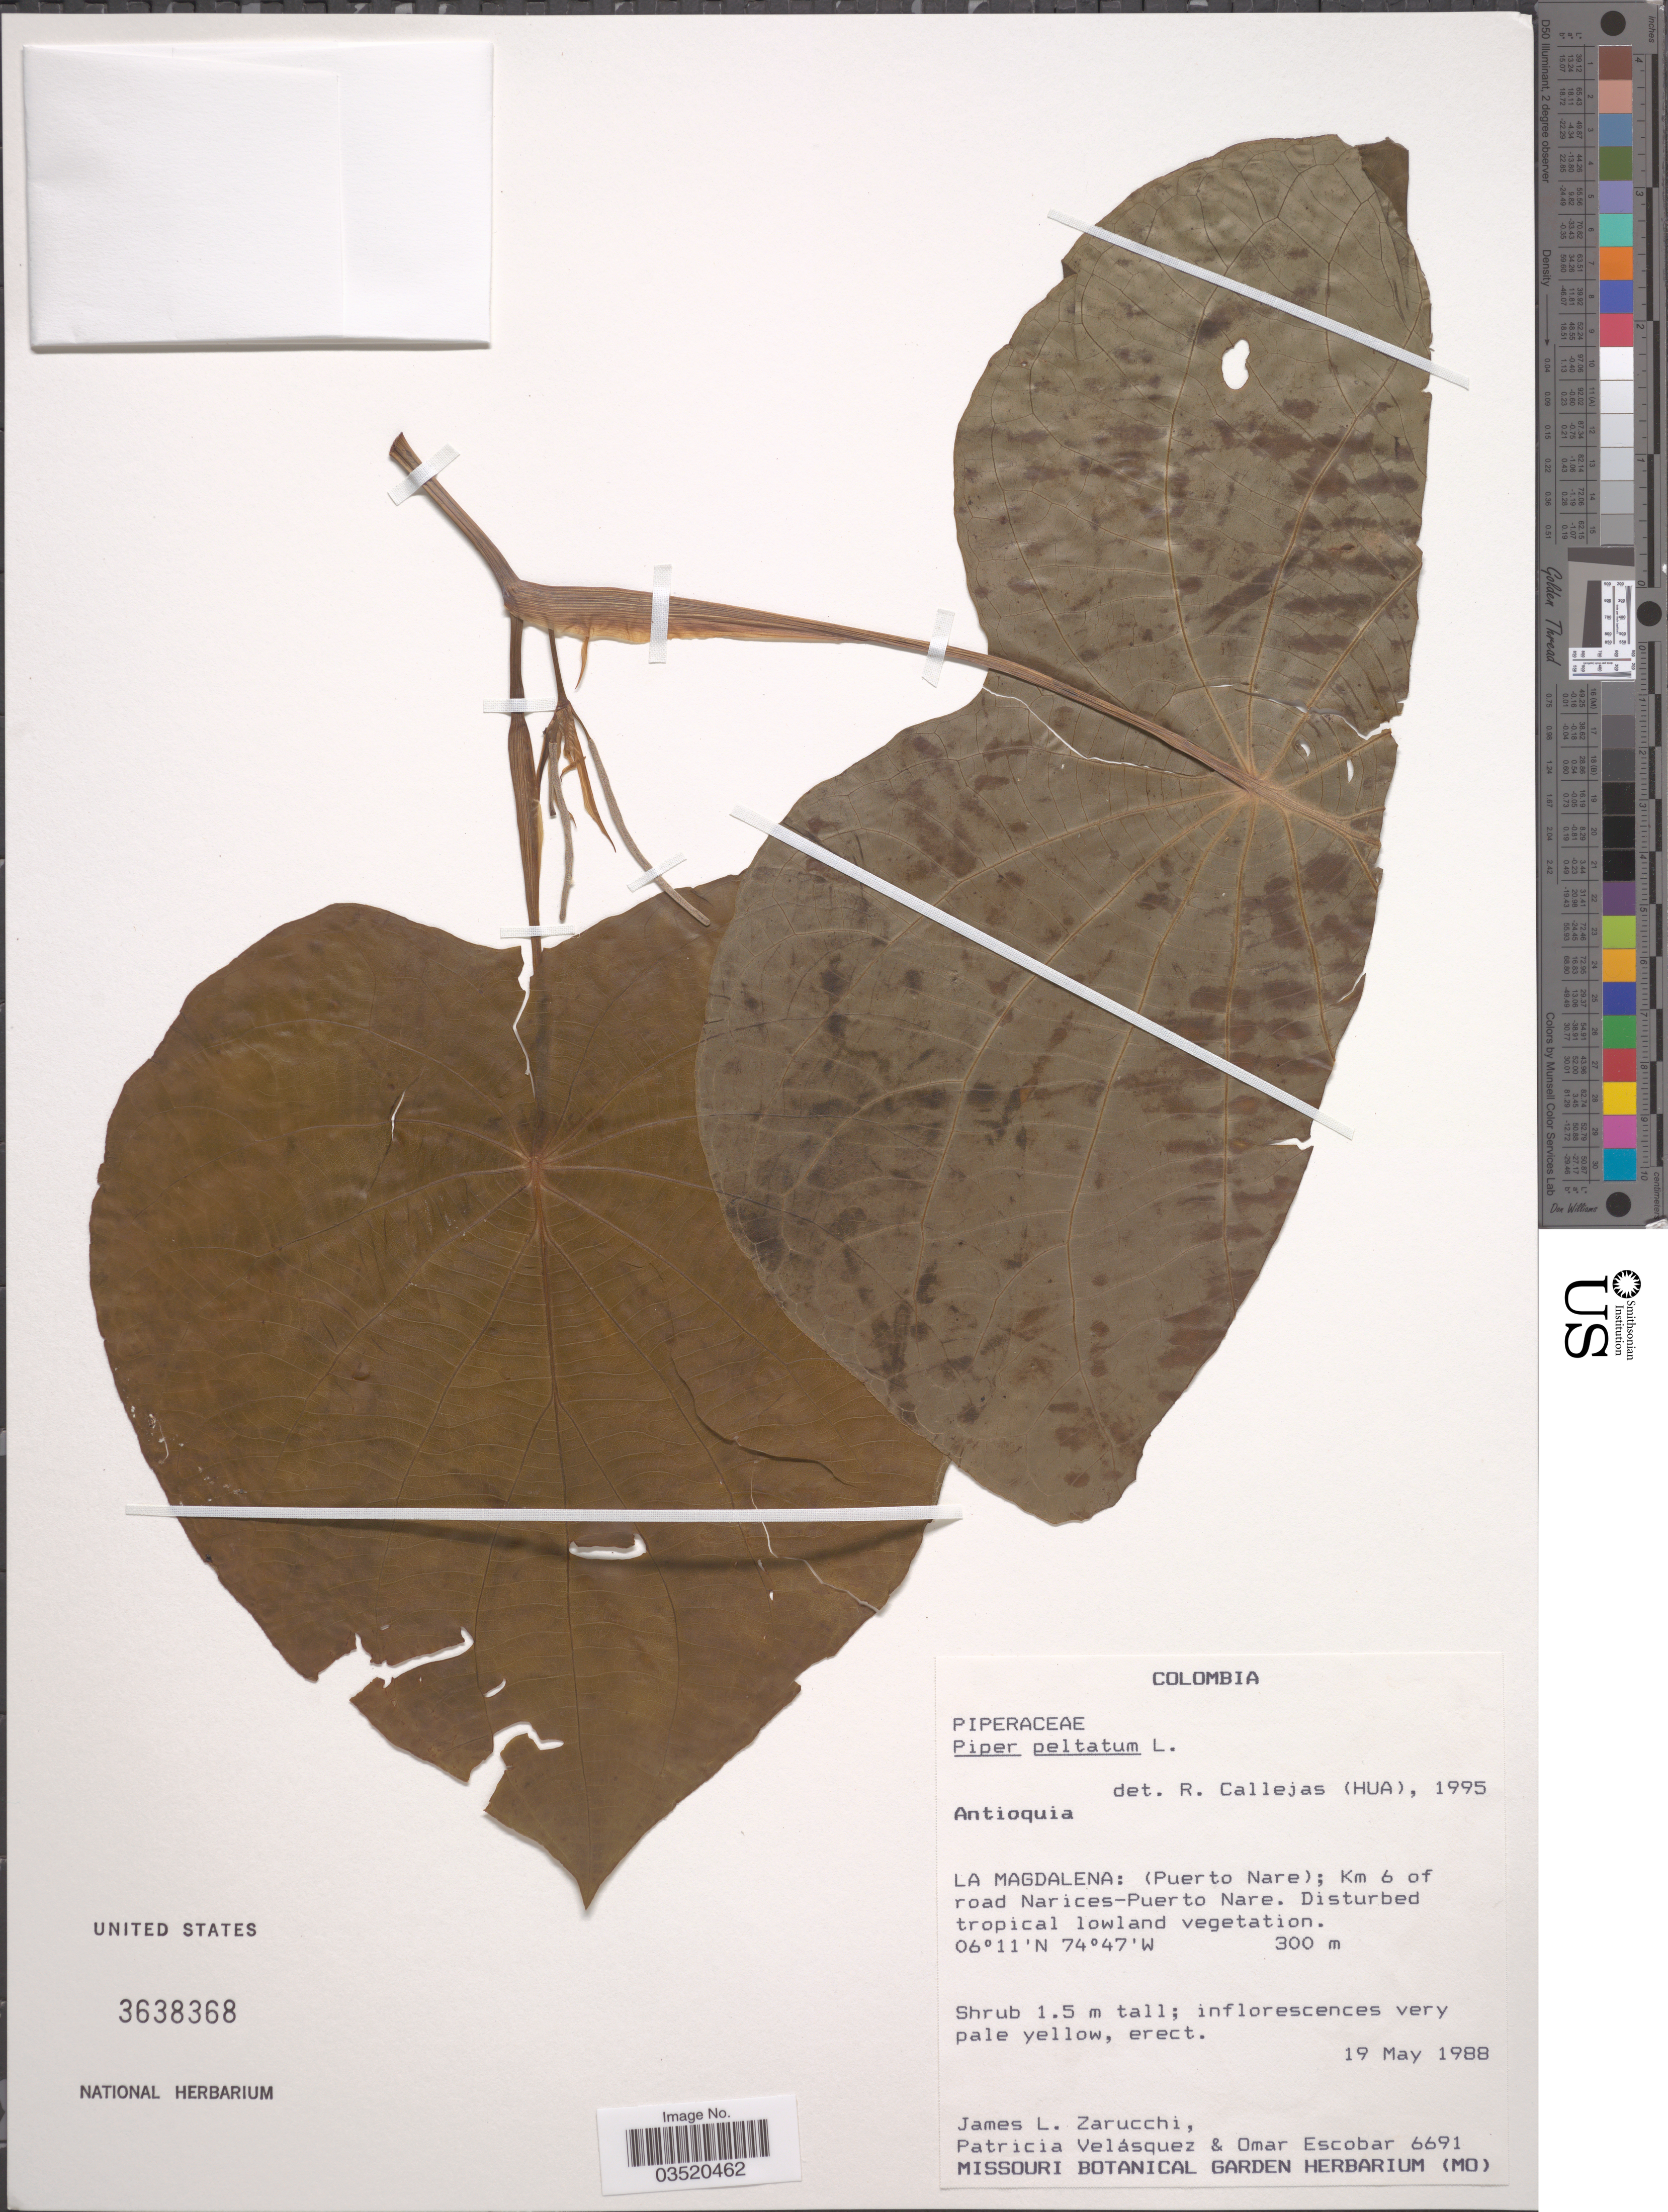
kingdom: Plantae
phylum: Tracheophyta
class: Magnoliopsida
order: Piperales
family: Piperaceae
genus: Piper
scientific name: Piper peltatum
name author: L.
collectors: J. L. Zarucchi, P. Velasquez & O. D. Escobar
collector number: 6691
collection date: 1988-05-19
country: Colombia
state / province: Antioquia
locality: La Magdalena: (Puerto Nare); Km 6 of road Narices-Puerto Nare.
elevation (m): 300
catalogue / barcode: US 3638368